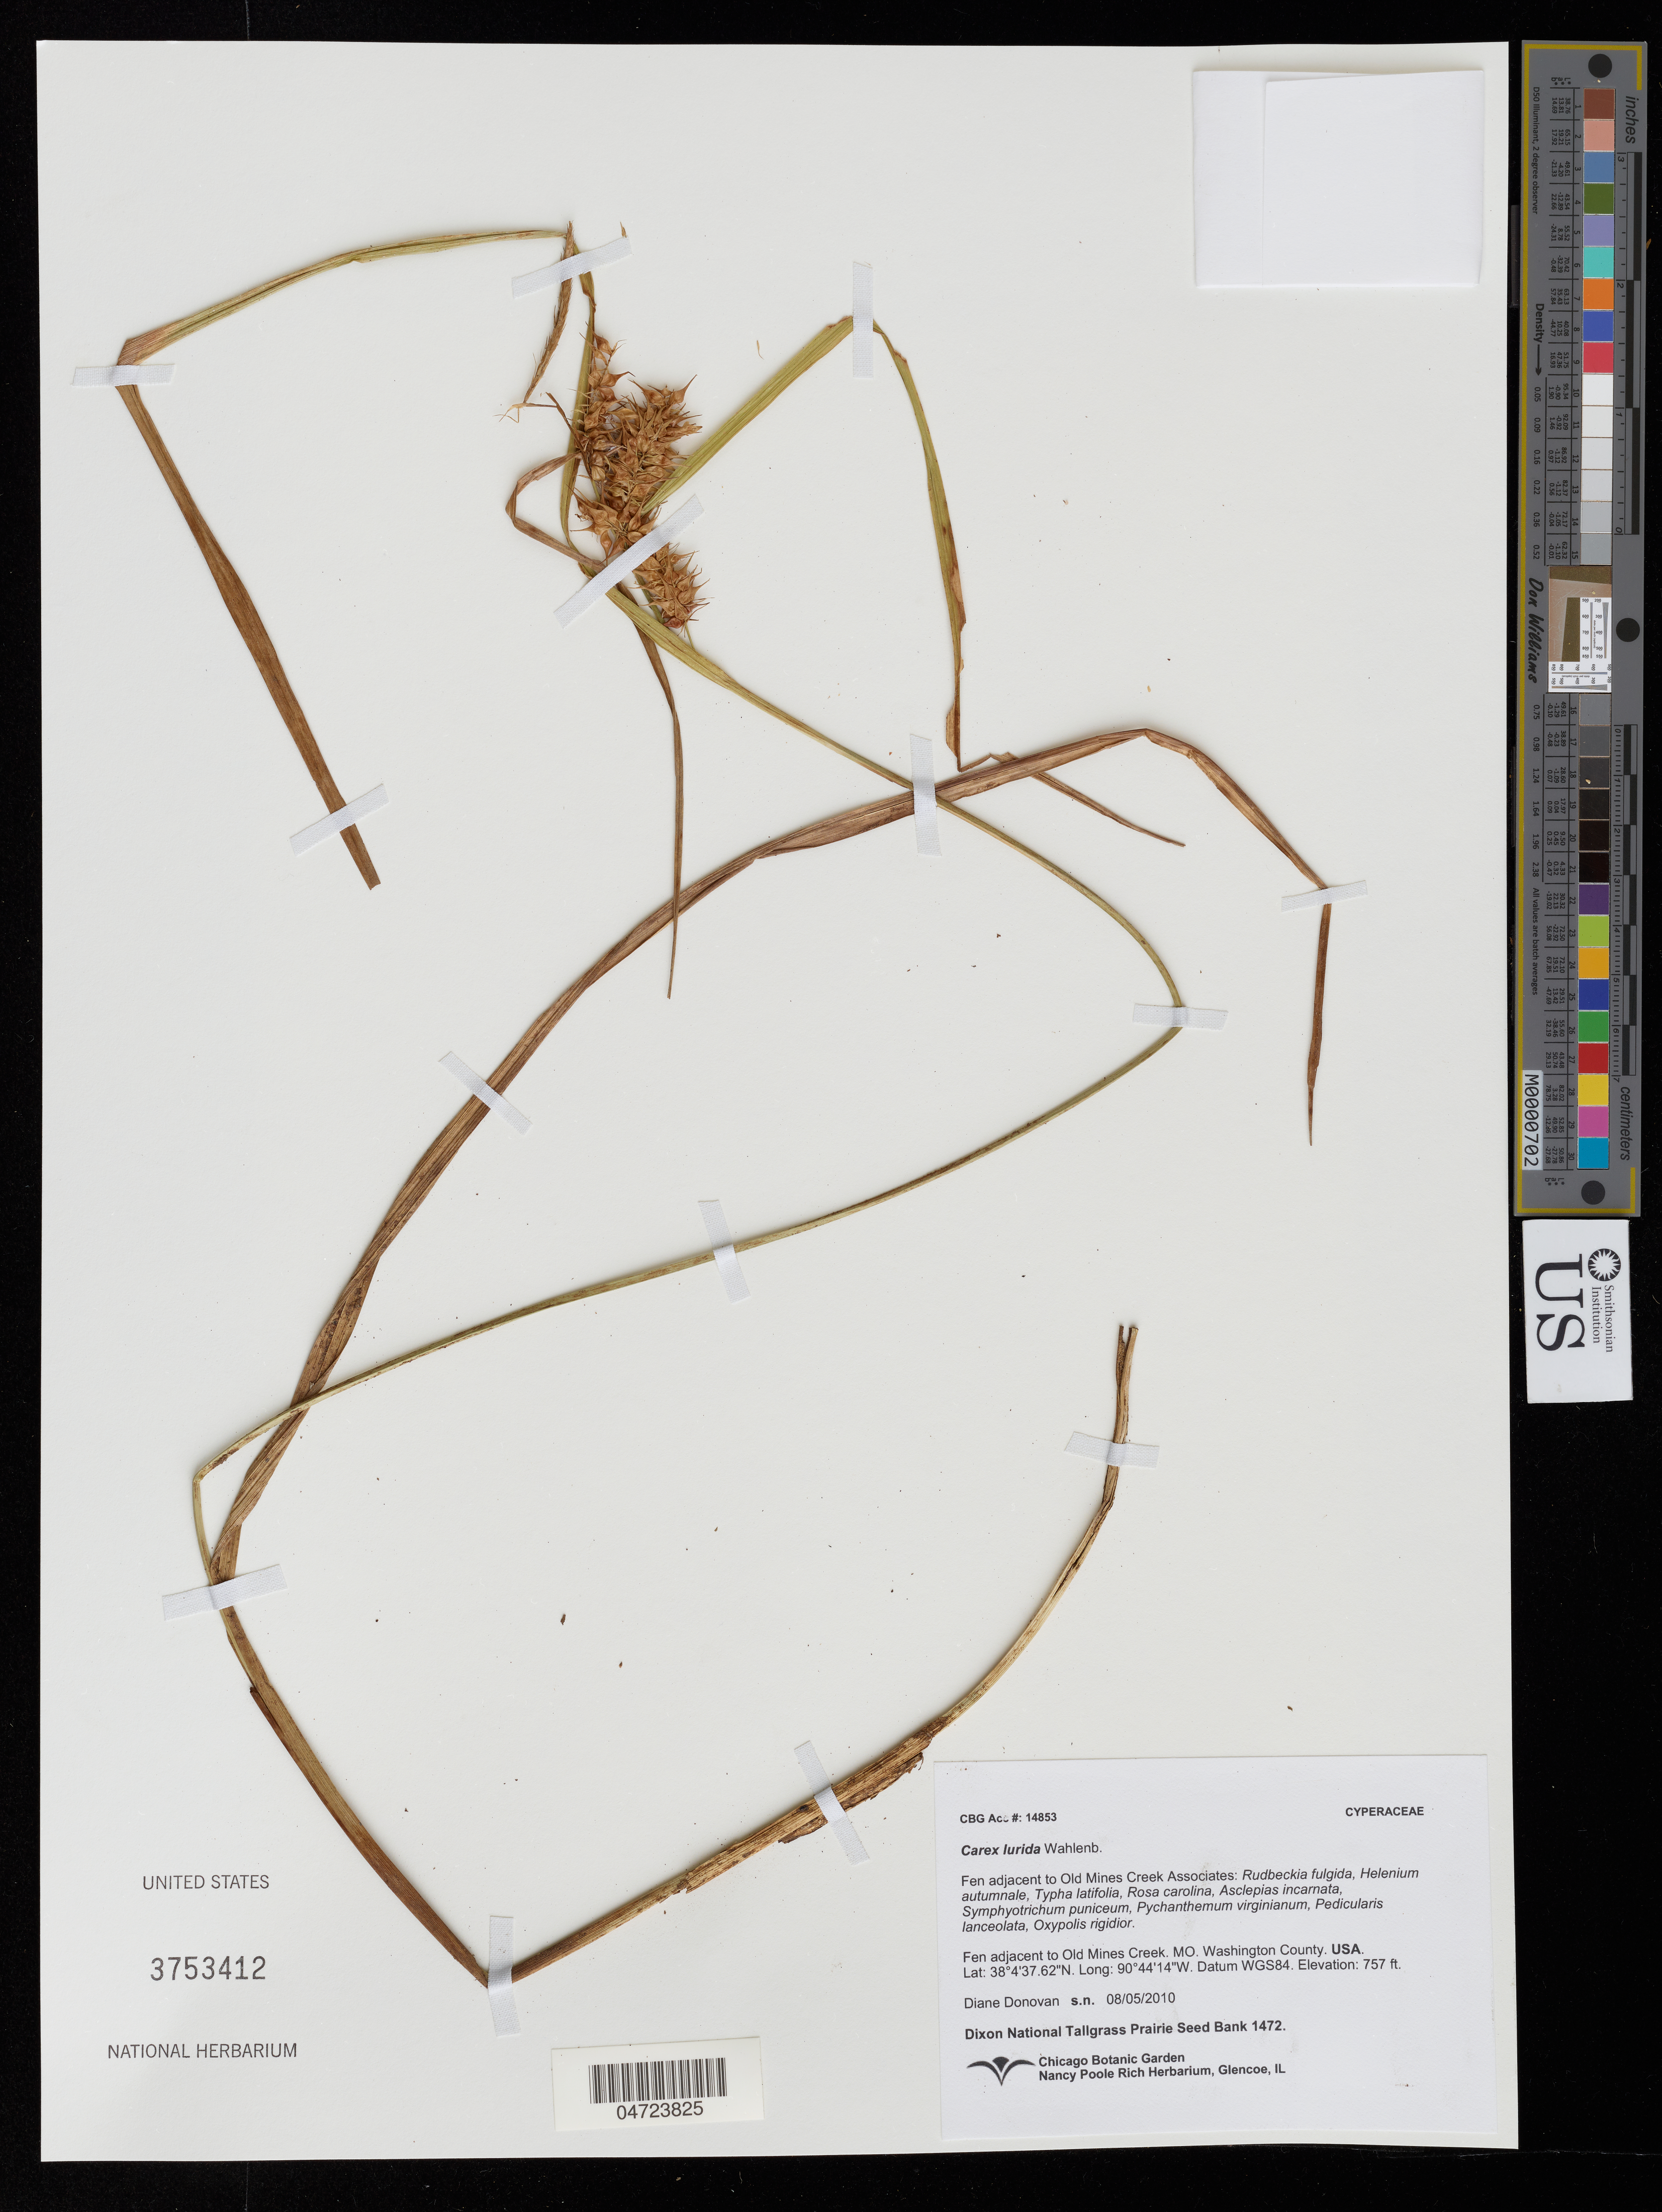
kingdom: Plantae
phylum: Tracheophyta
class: Liliopsida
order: Poales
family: Cyperaceae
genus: Carex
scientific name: Carex lurida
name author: Wahlenb.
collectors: D. Donovan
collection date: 2010-08-05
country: United States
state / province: Missouri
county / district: Washington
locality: Fen adjacent to Old Mines Creek. Washington County. Datum WGS84.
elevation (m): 231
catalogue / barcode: US 3753412